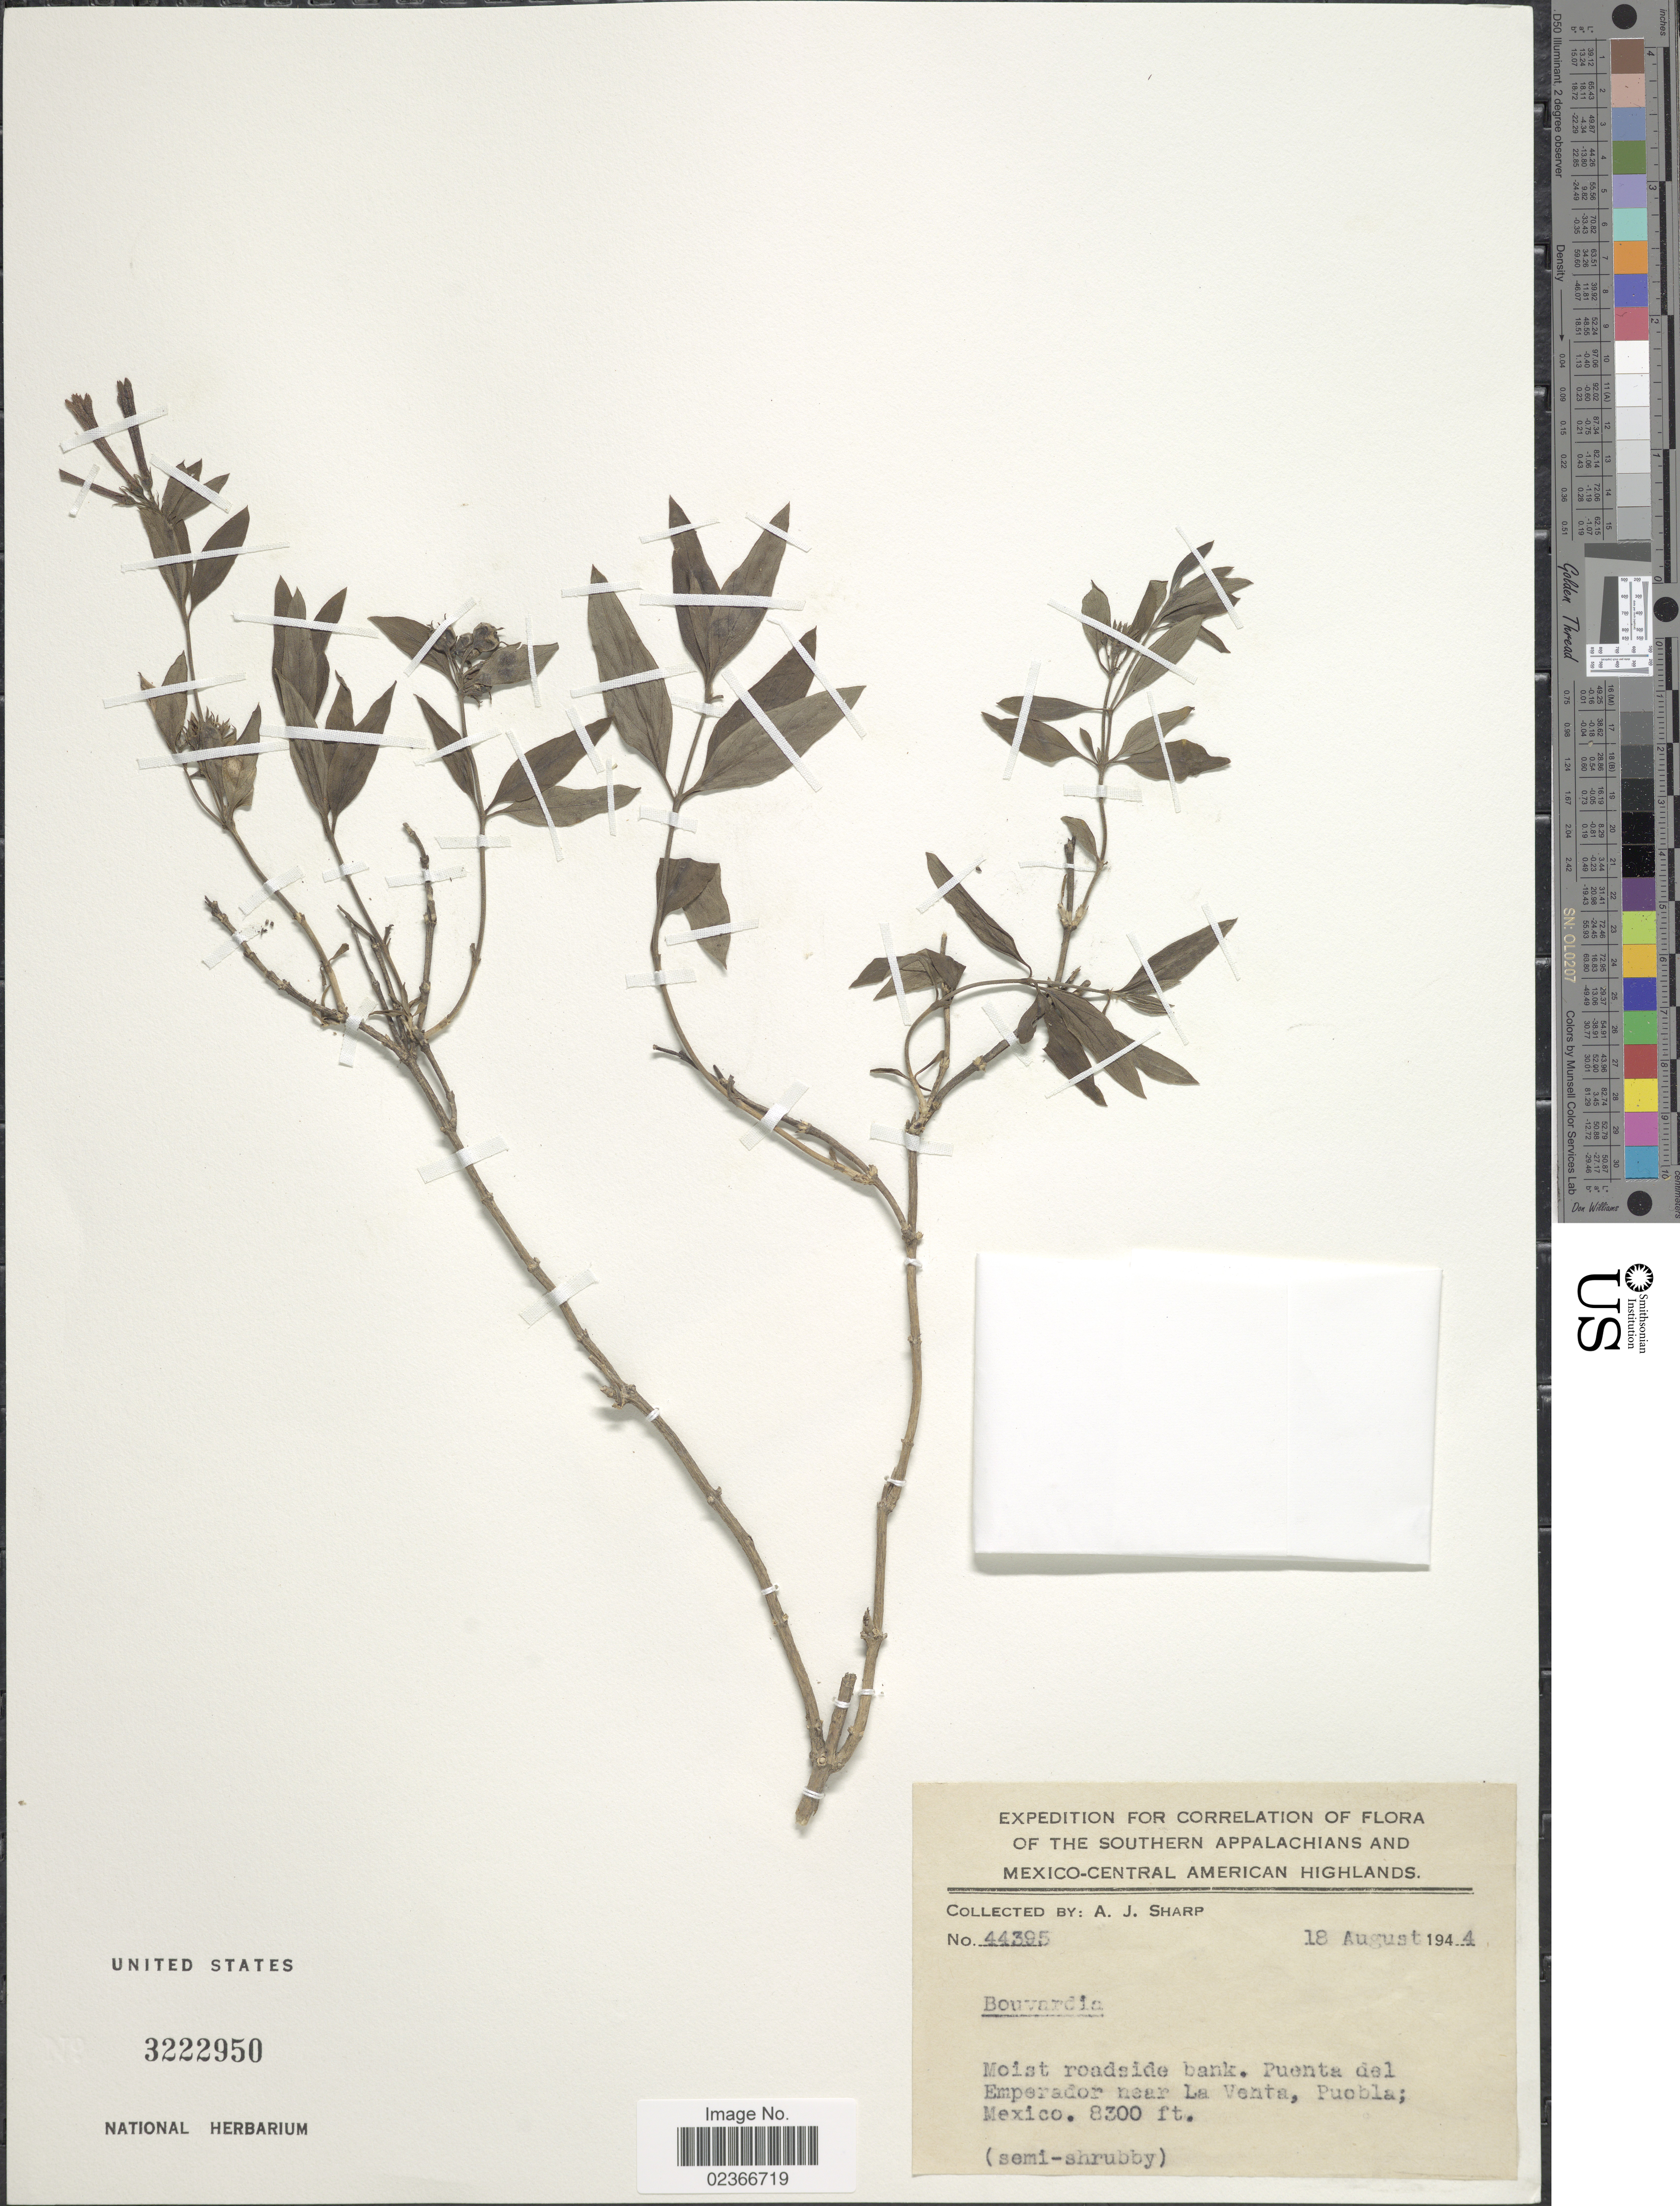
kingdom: Plantae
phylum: Tracheophyta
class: Magnoliopsida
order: Gentianales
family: Rubiaceae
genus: Bouvardia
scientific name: Bouvardia sp.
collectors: A. J. Sharp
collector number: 44395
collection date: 1944-08-18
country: Mexico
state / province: Puebla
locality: Southern Appalachians and Mexico-Central American Highlands. Moist roadside bank. Puenta del Emperador near La Venta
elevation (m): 2530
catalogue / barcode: US 3222950